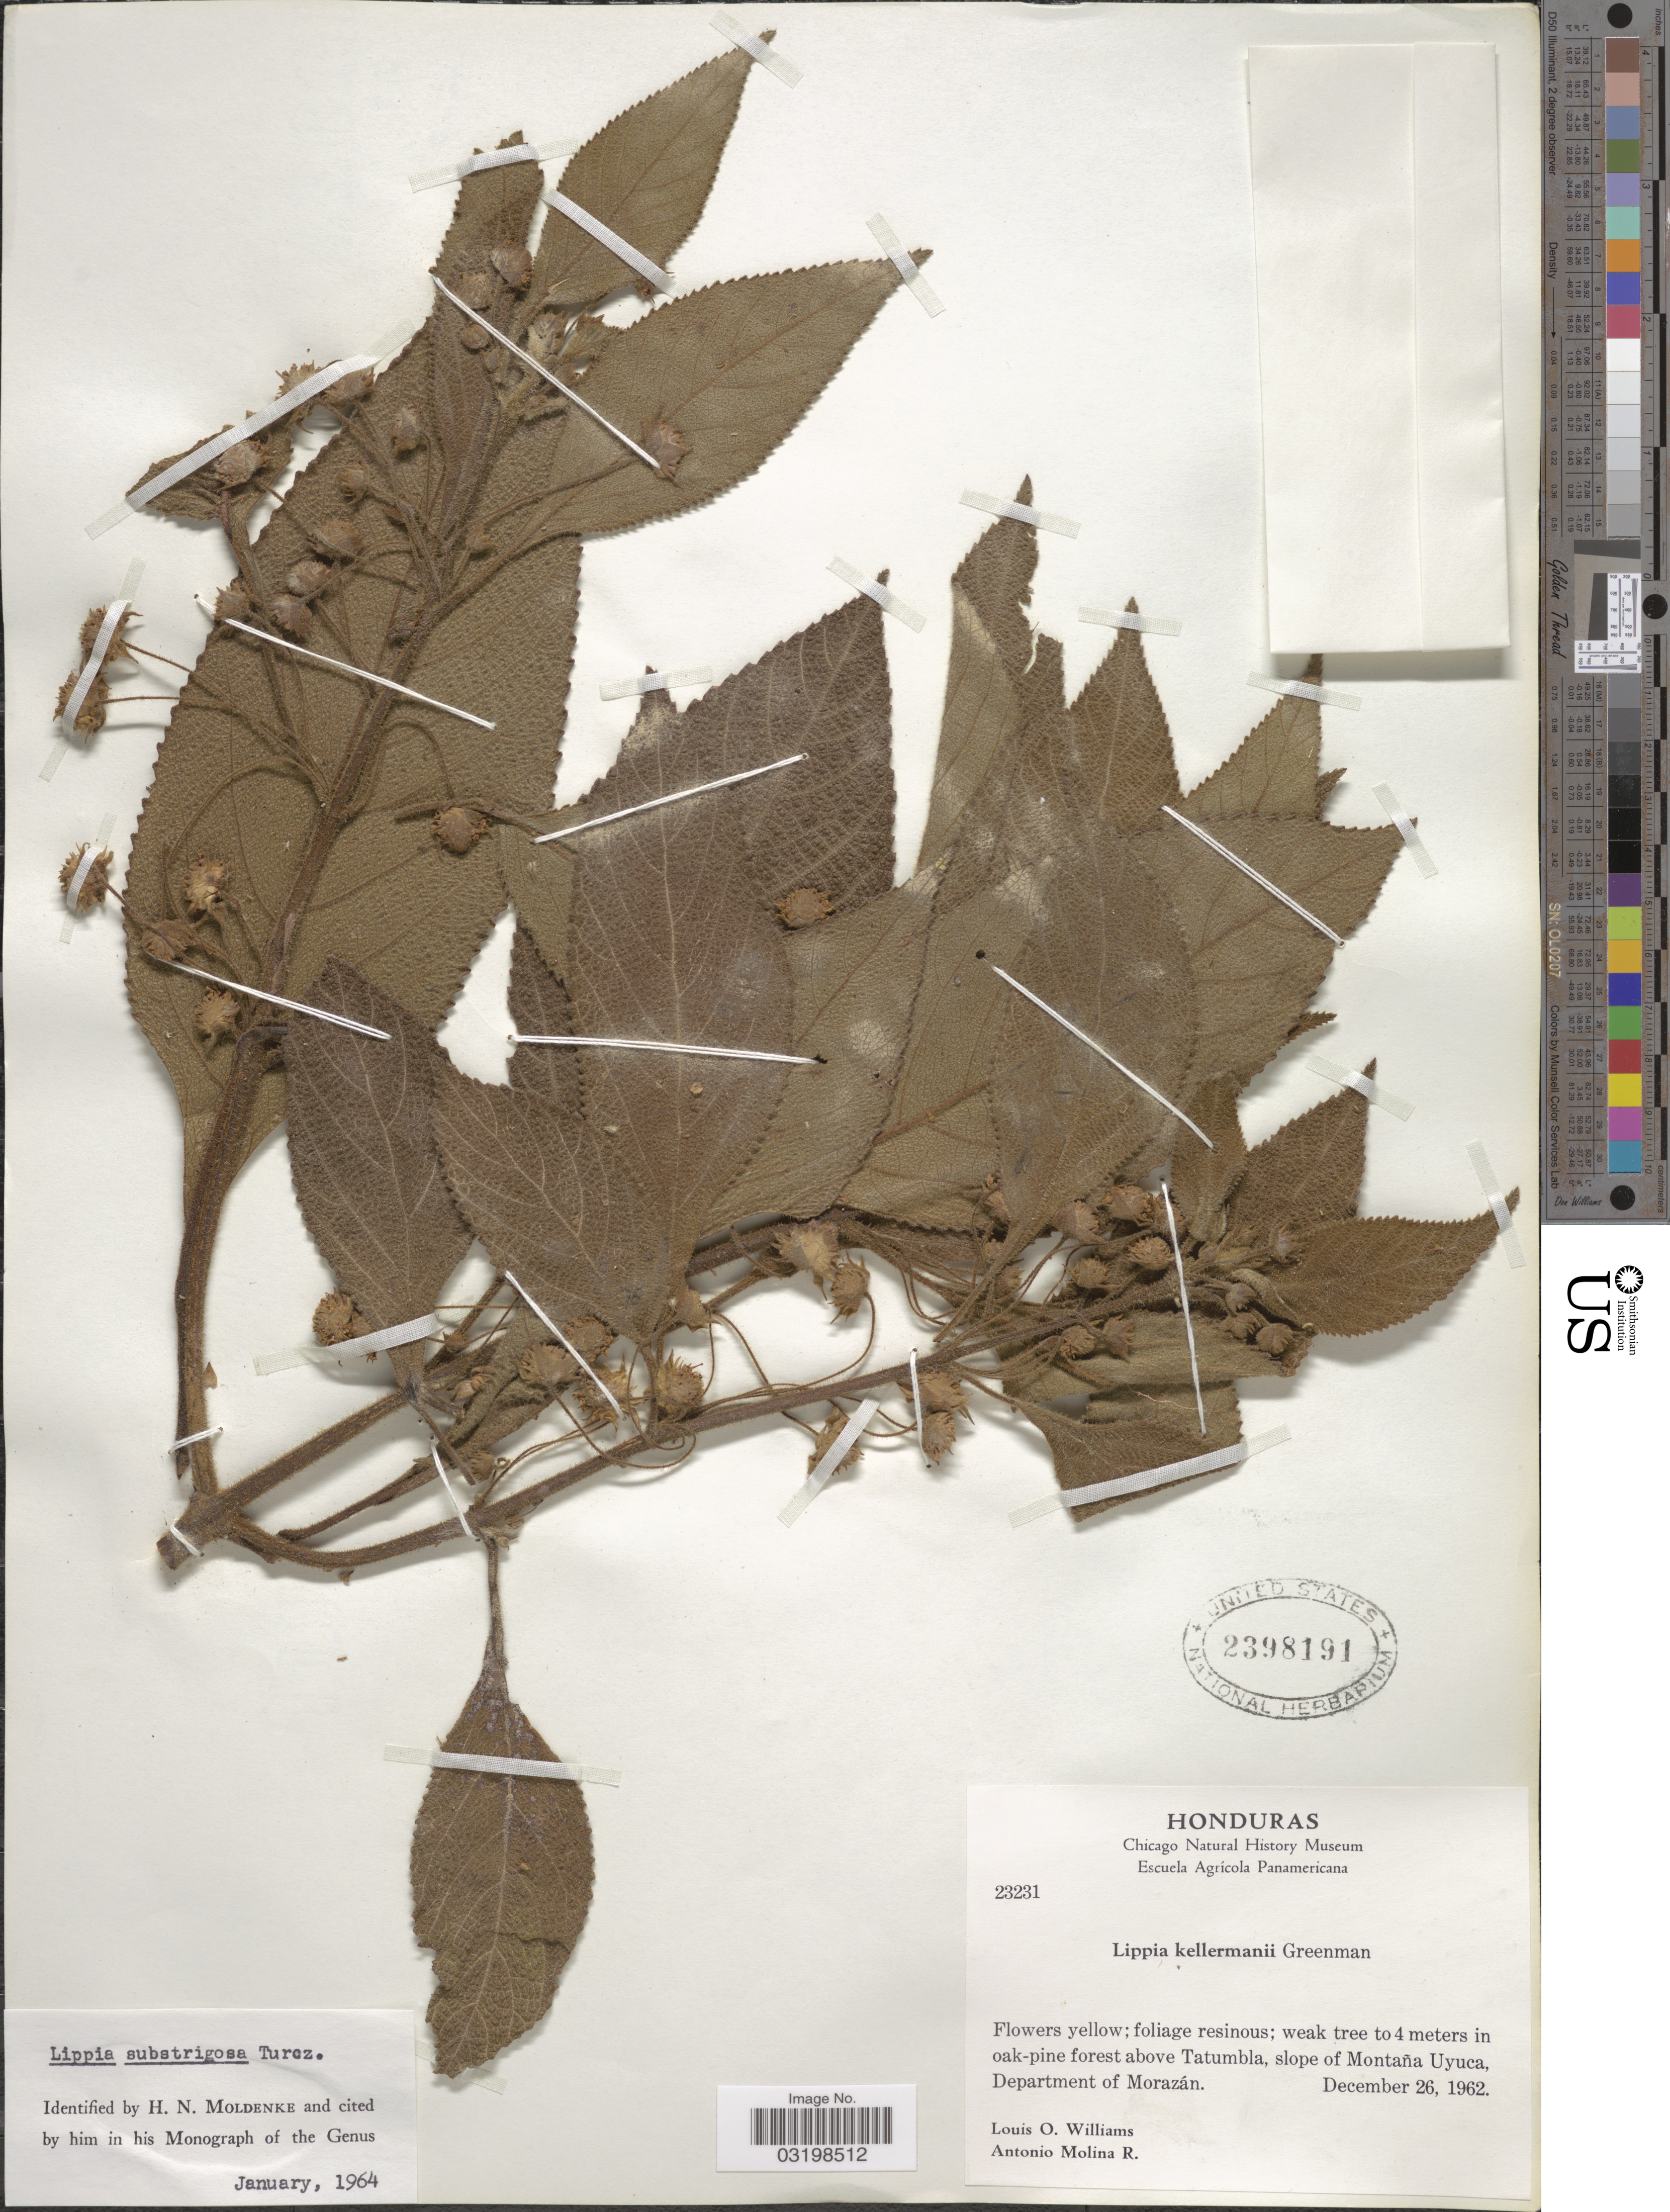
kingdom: Plantae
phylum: Tracheophyta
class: Magnoliopsida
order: Lamiales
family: Verbenaceae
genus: Lippia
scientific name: Lippia umbellata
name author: Cav.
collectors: L. O. Williams & A. Molina R.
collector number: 23231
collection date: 1962-12-26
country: Honduras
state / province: Fco. Morazán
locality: Weak tree to 4 meters in oak-pine forest above Tatumbla, slope of Montaña Uyuca, Department of Morazán.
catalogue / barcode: US 2398191